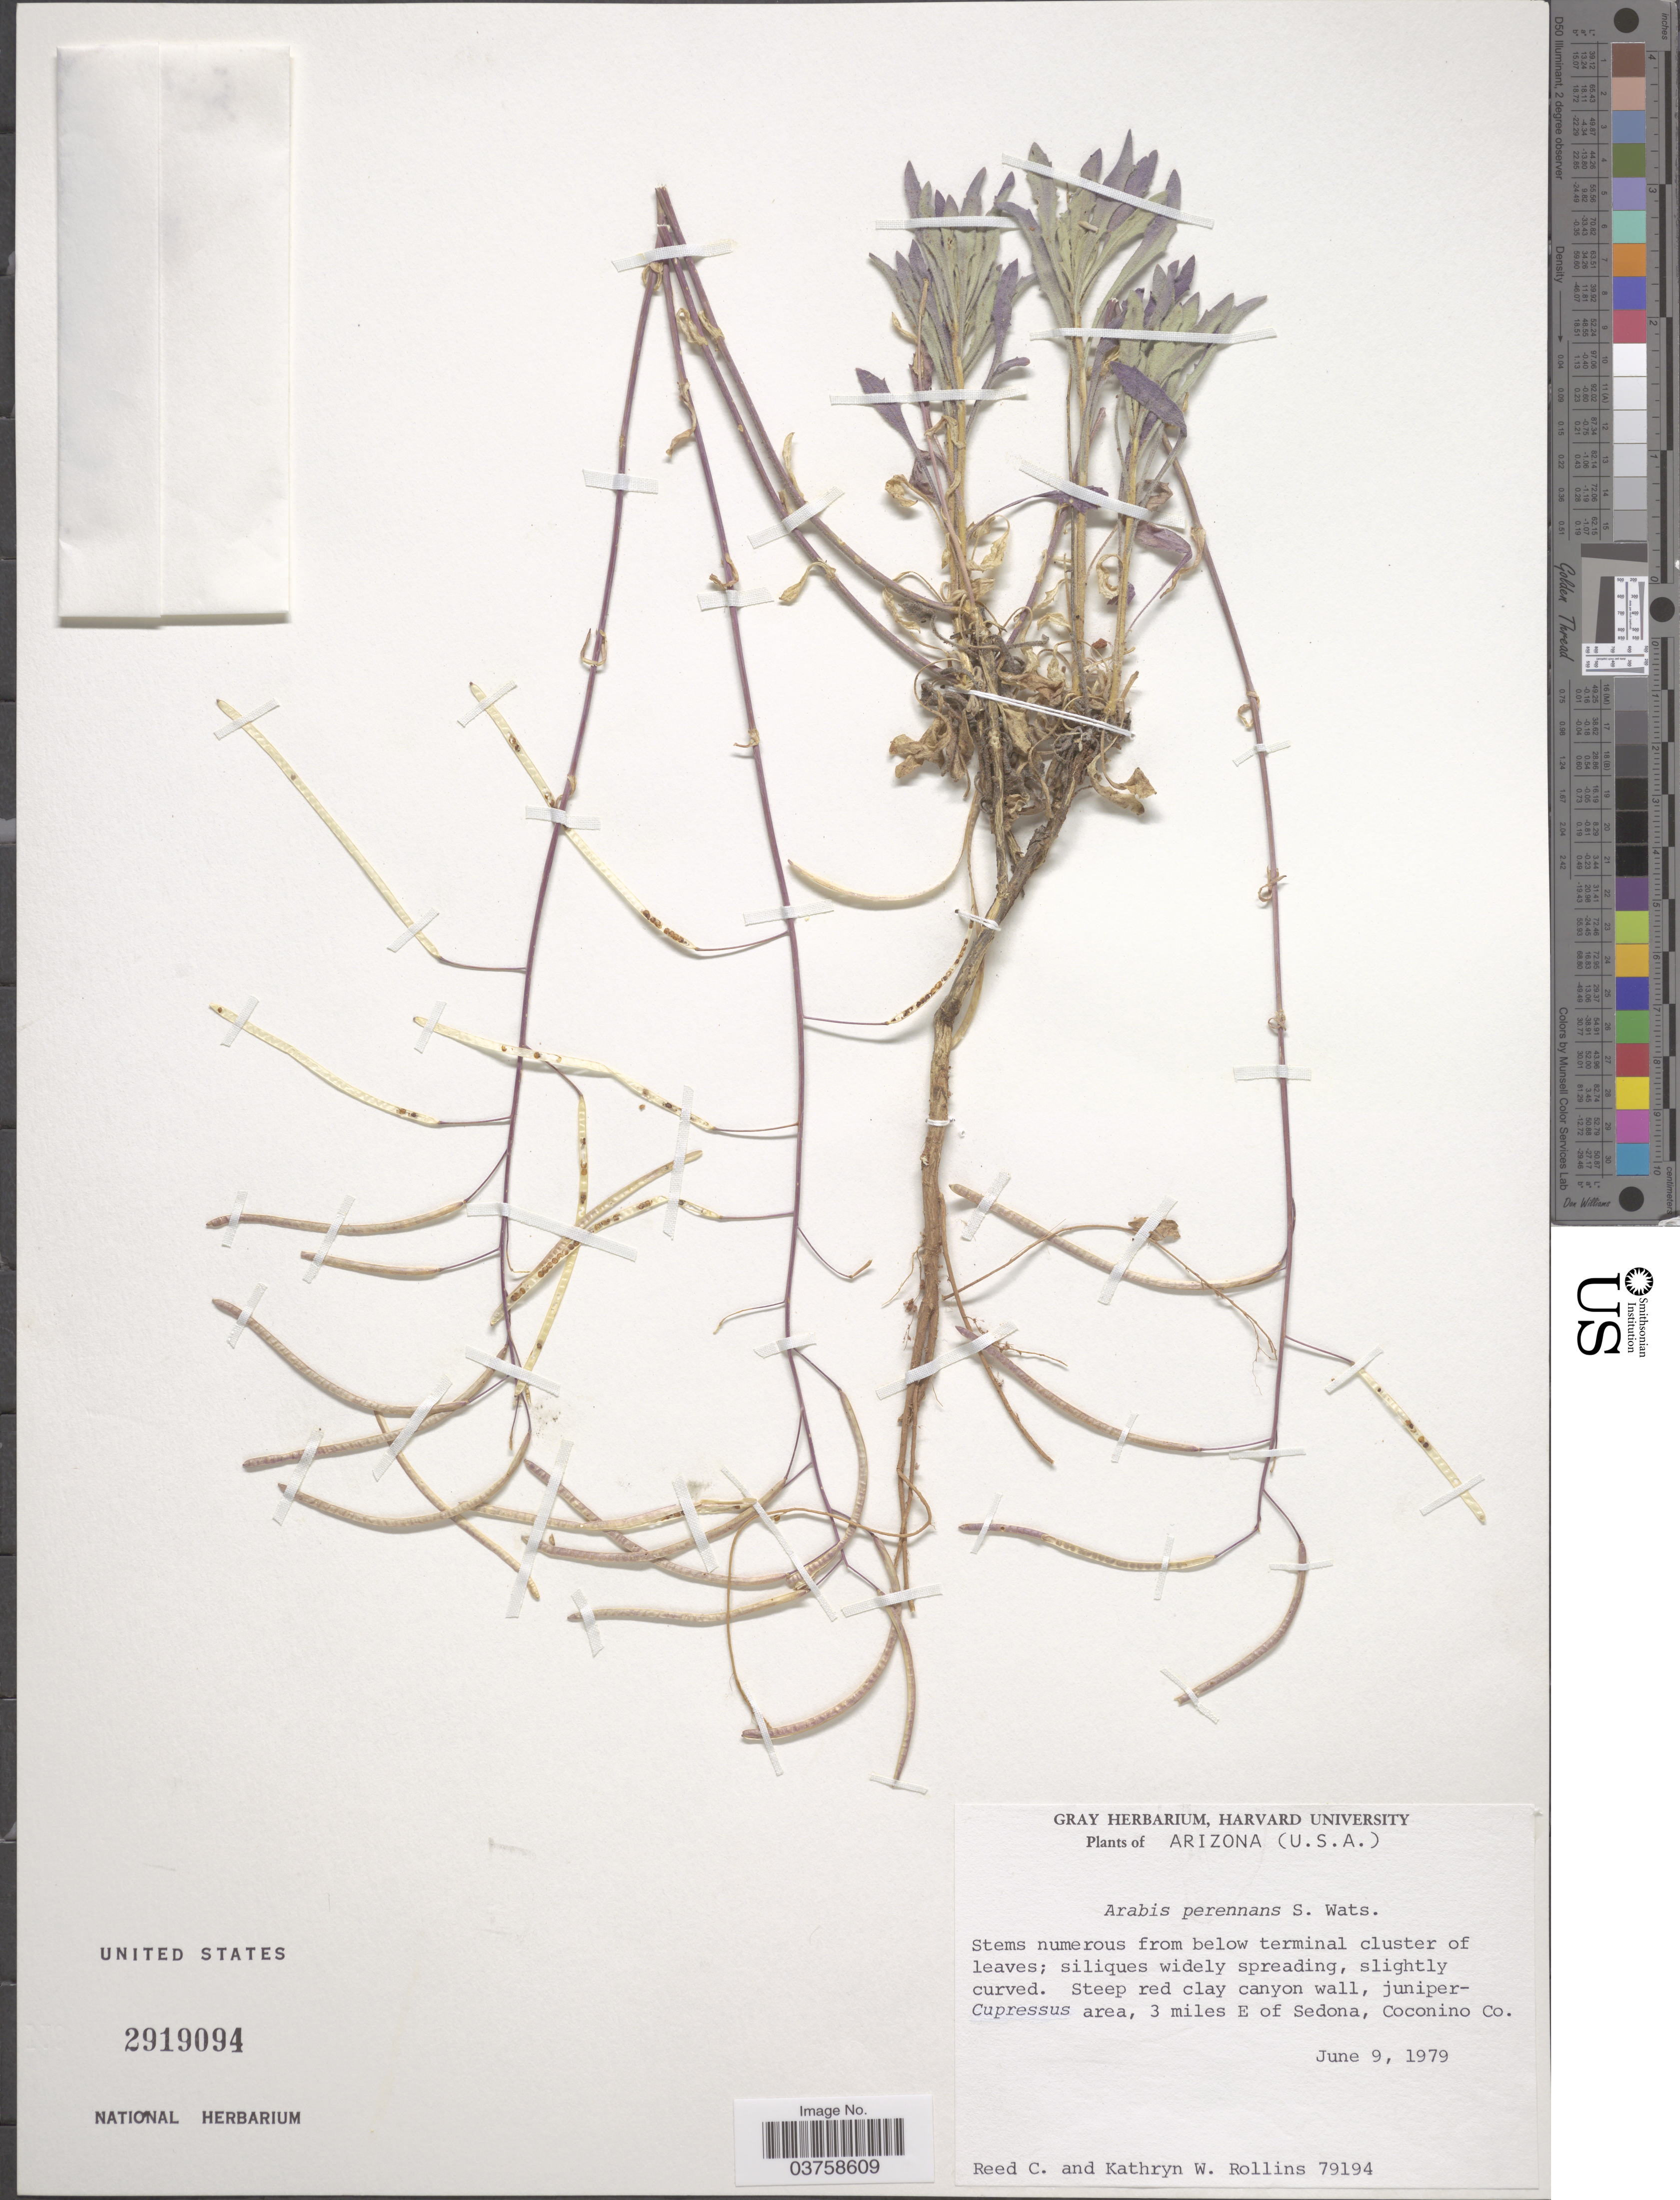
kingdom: Plantae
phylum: Tracheophyta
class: Magnoliopsida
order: Brassicales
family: Brassicaceae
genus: Arabis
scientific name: Arabis perennans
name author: S. Watson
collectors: R. C. Rollins & K. W. Rollins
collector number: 79194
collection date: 1979-06-09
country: United States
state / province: Arizona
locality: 3 miles E of Sedona, Coconino Co.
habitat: steep red canyon wall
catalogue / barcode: US 2919094